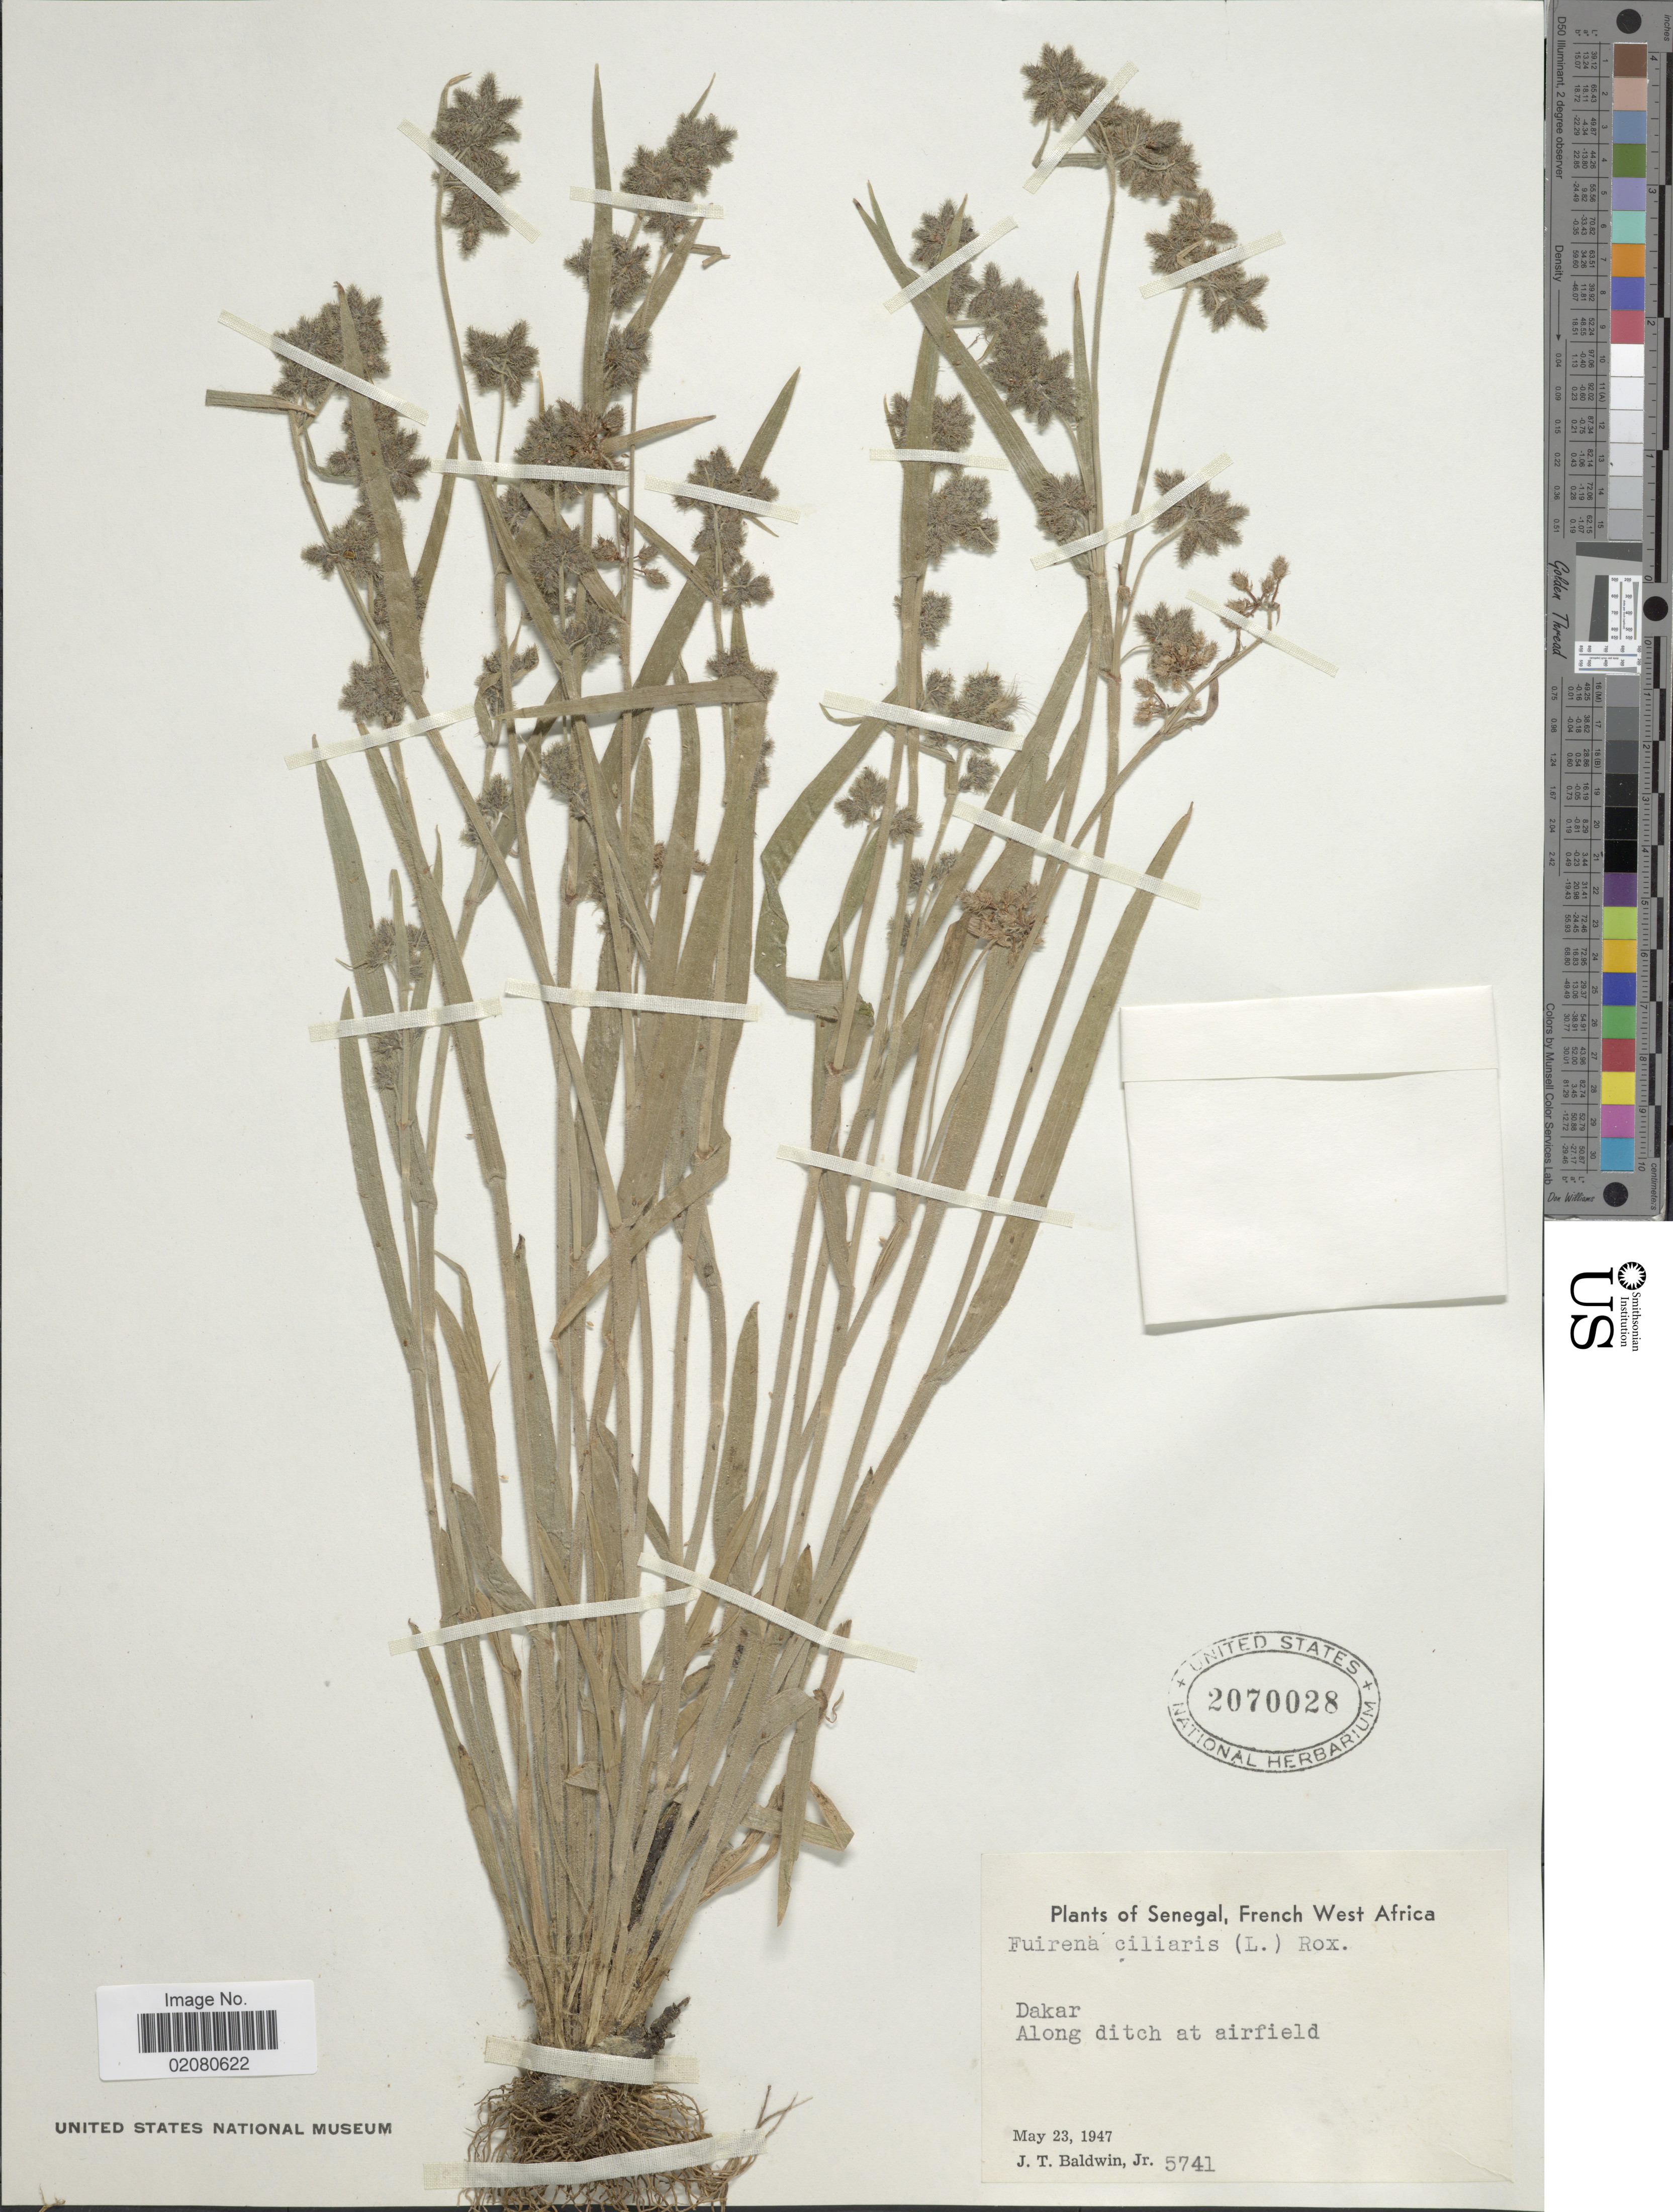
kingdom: Plantae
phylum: Tracheophyta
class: Liliopsida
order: Poales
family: Cyperaceae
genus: Fuirena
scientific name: Fuirena ciliaris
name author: (L.) Roxb.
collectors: J. T. Baldwin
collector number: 5741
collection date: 1947-05-23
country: Senegal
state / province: Dakar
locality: French West africa. Dakar, Along ditch at airfield.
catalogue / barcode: US 2070028